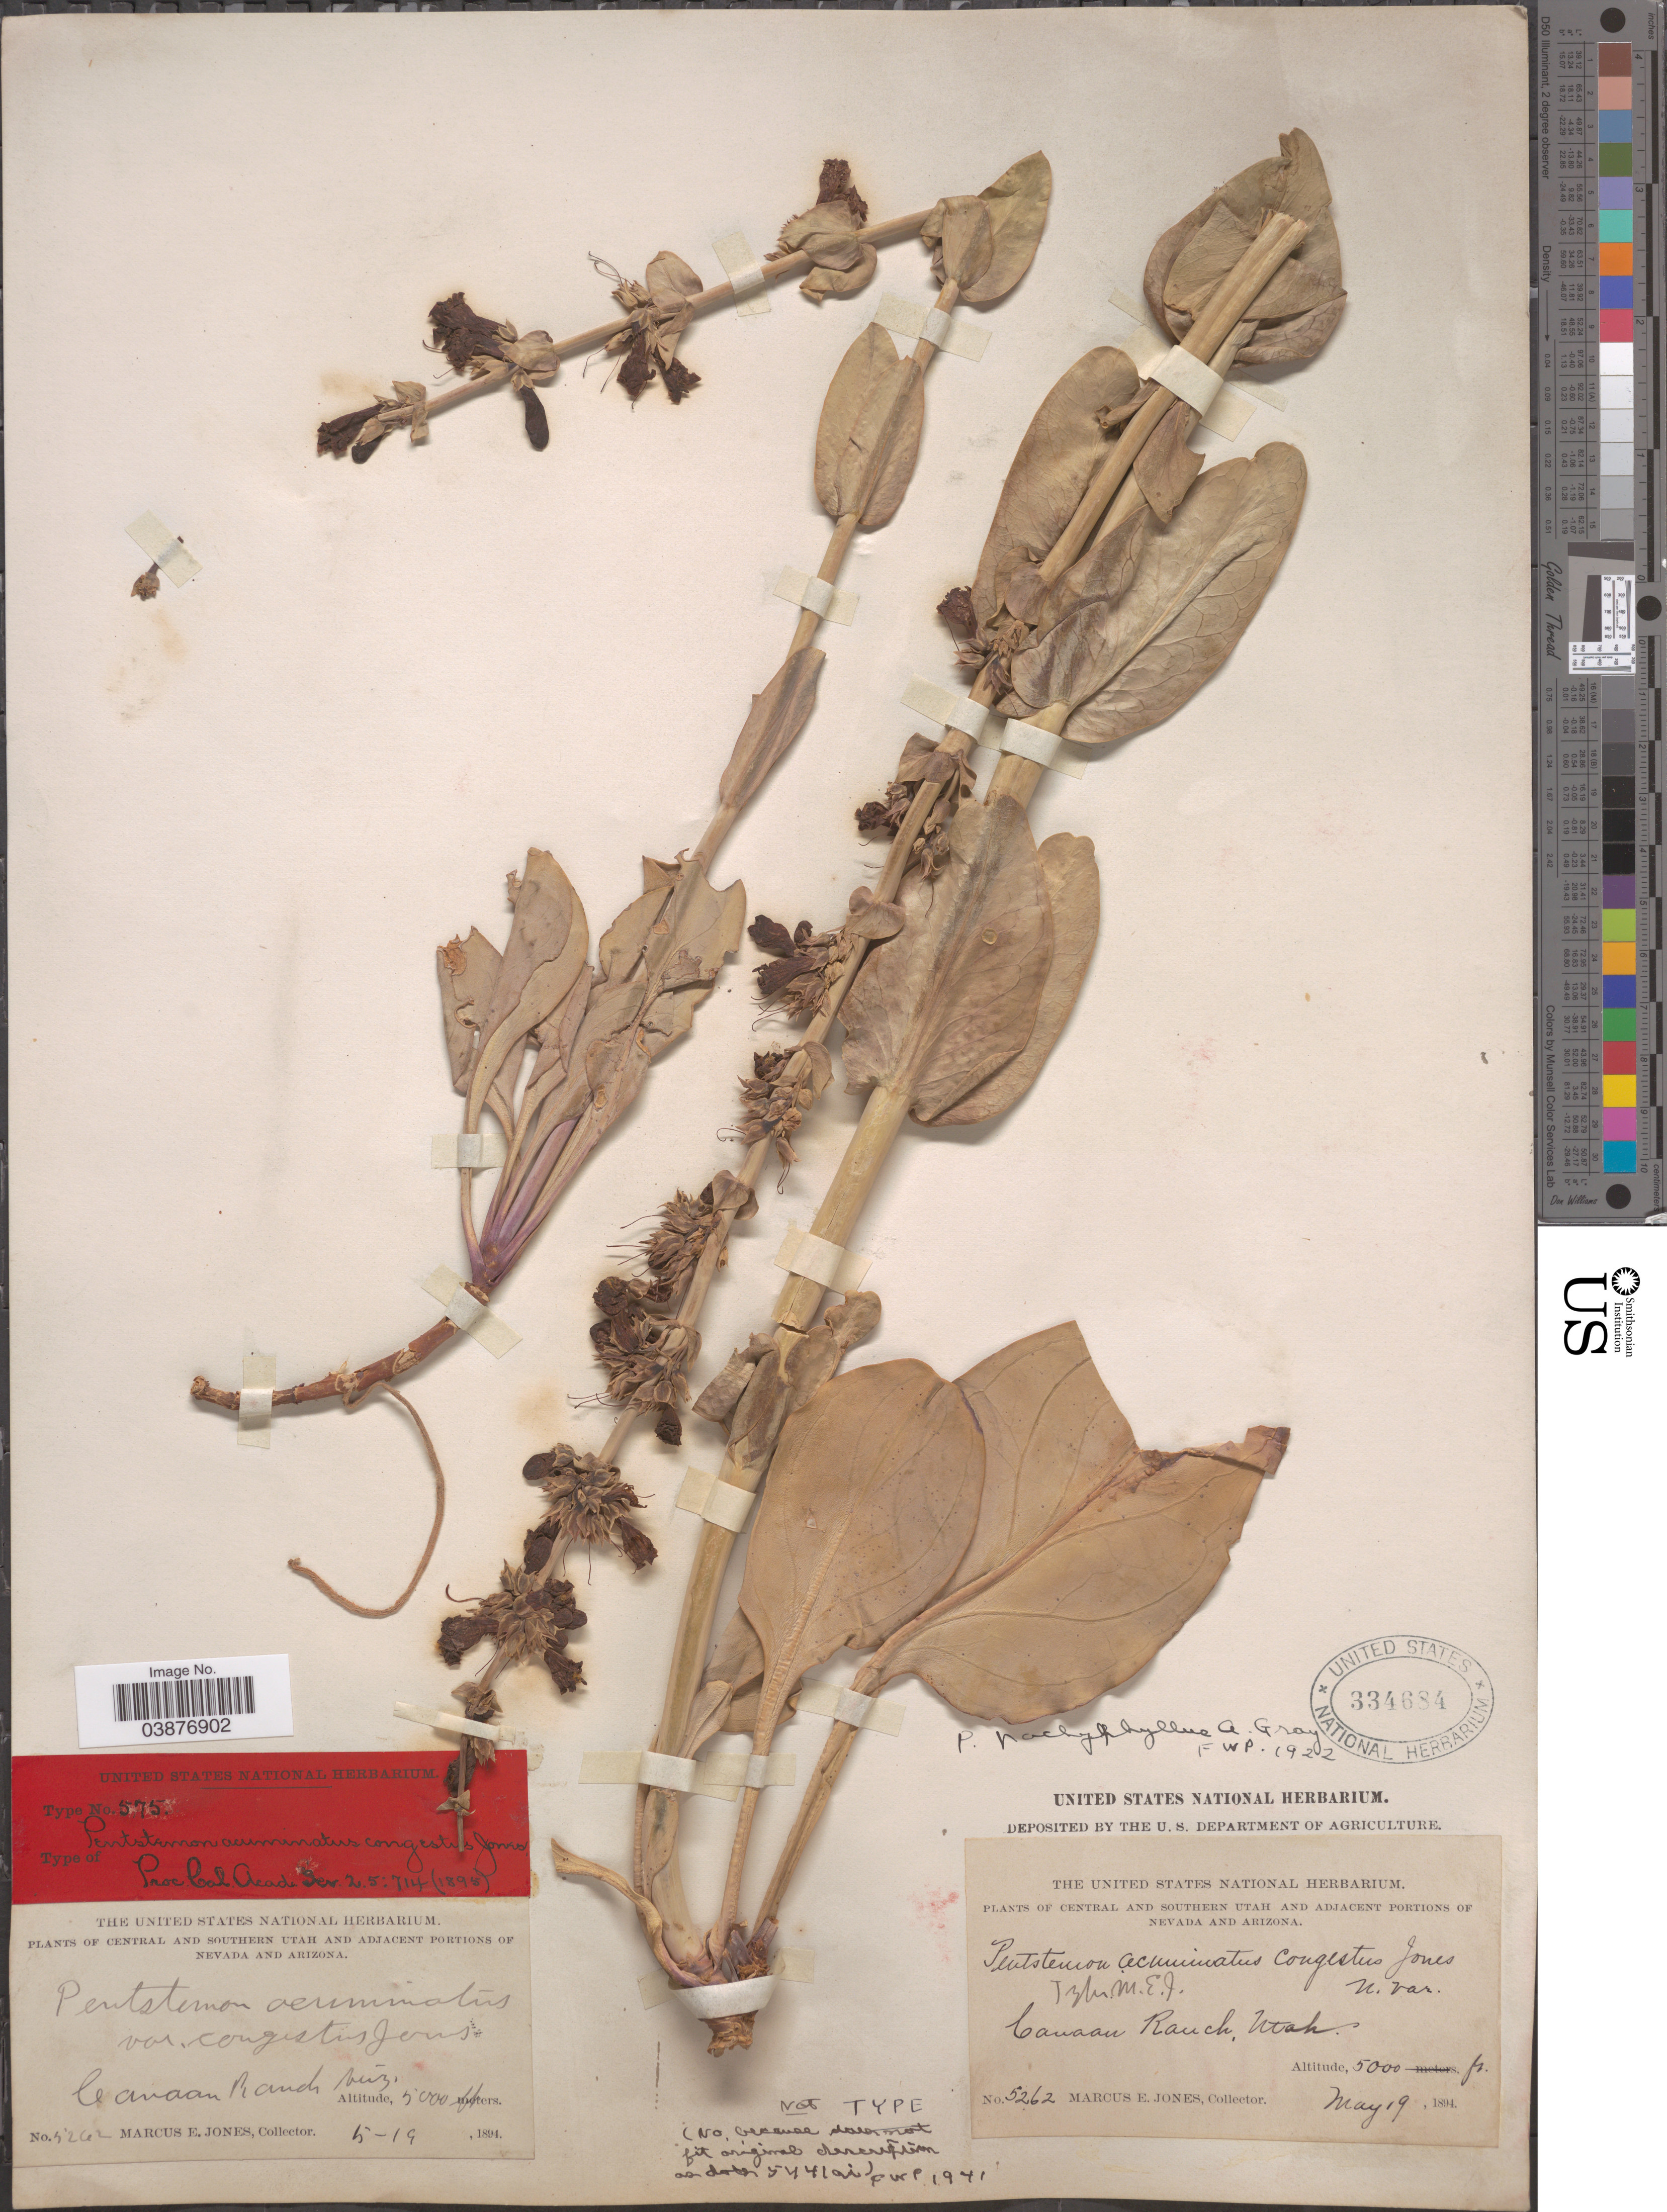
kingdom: Plantae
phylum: Tracheophyta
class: Magnoliopsida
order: Lamiales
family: Plantaginaceae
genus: Penstemon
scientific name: Penstemon pachyphyllus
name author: A. Gray ex Rydb.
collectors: M. E. Jones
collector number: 5262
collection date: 1894-05-19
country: United States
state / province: Utah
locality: Central and Southern Utah. Canaan Ranch.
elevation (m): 1524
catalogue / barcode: US 334684